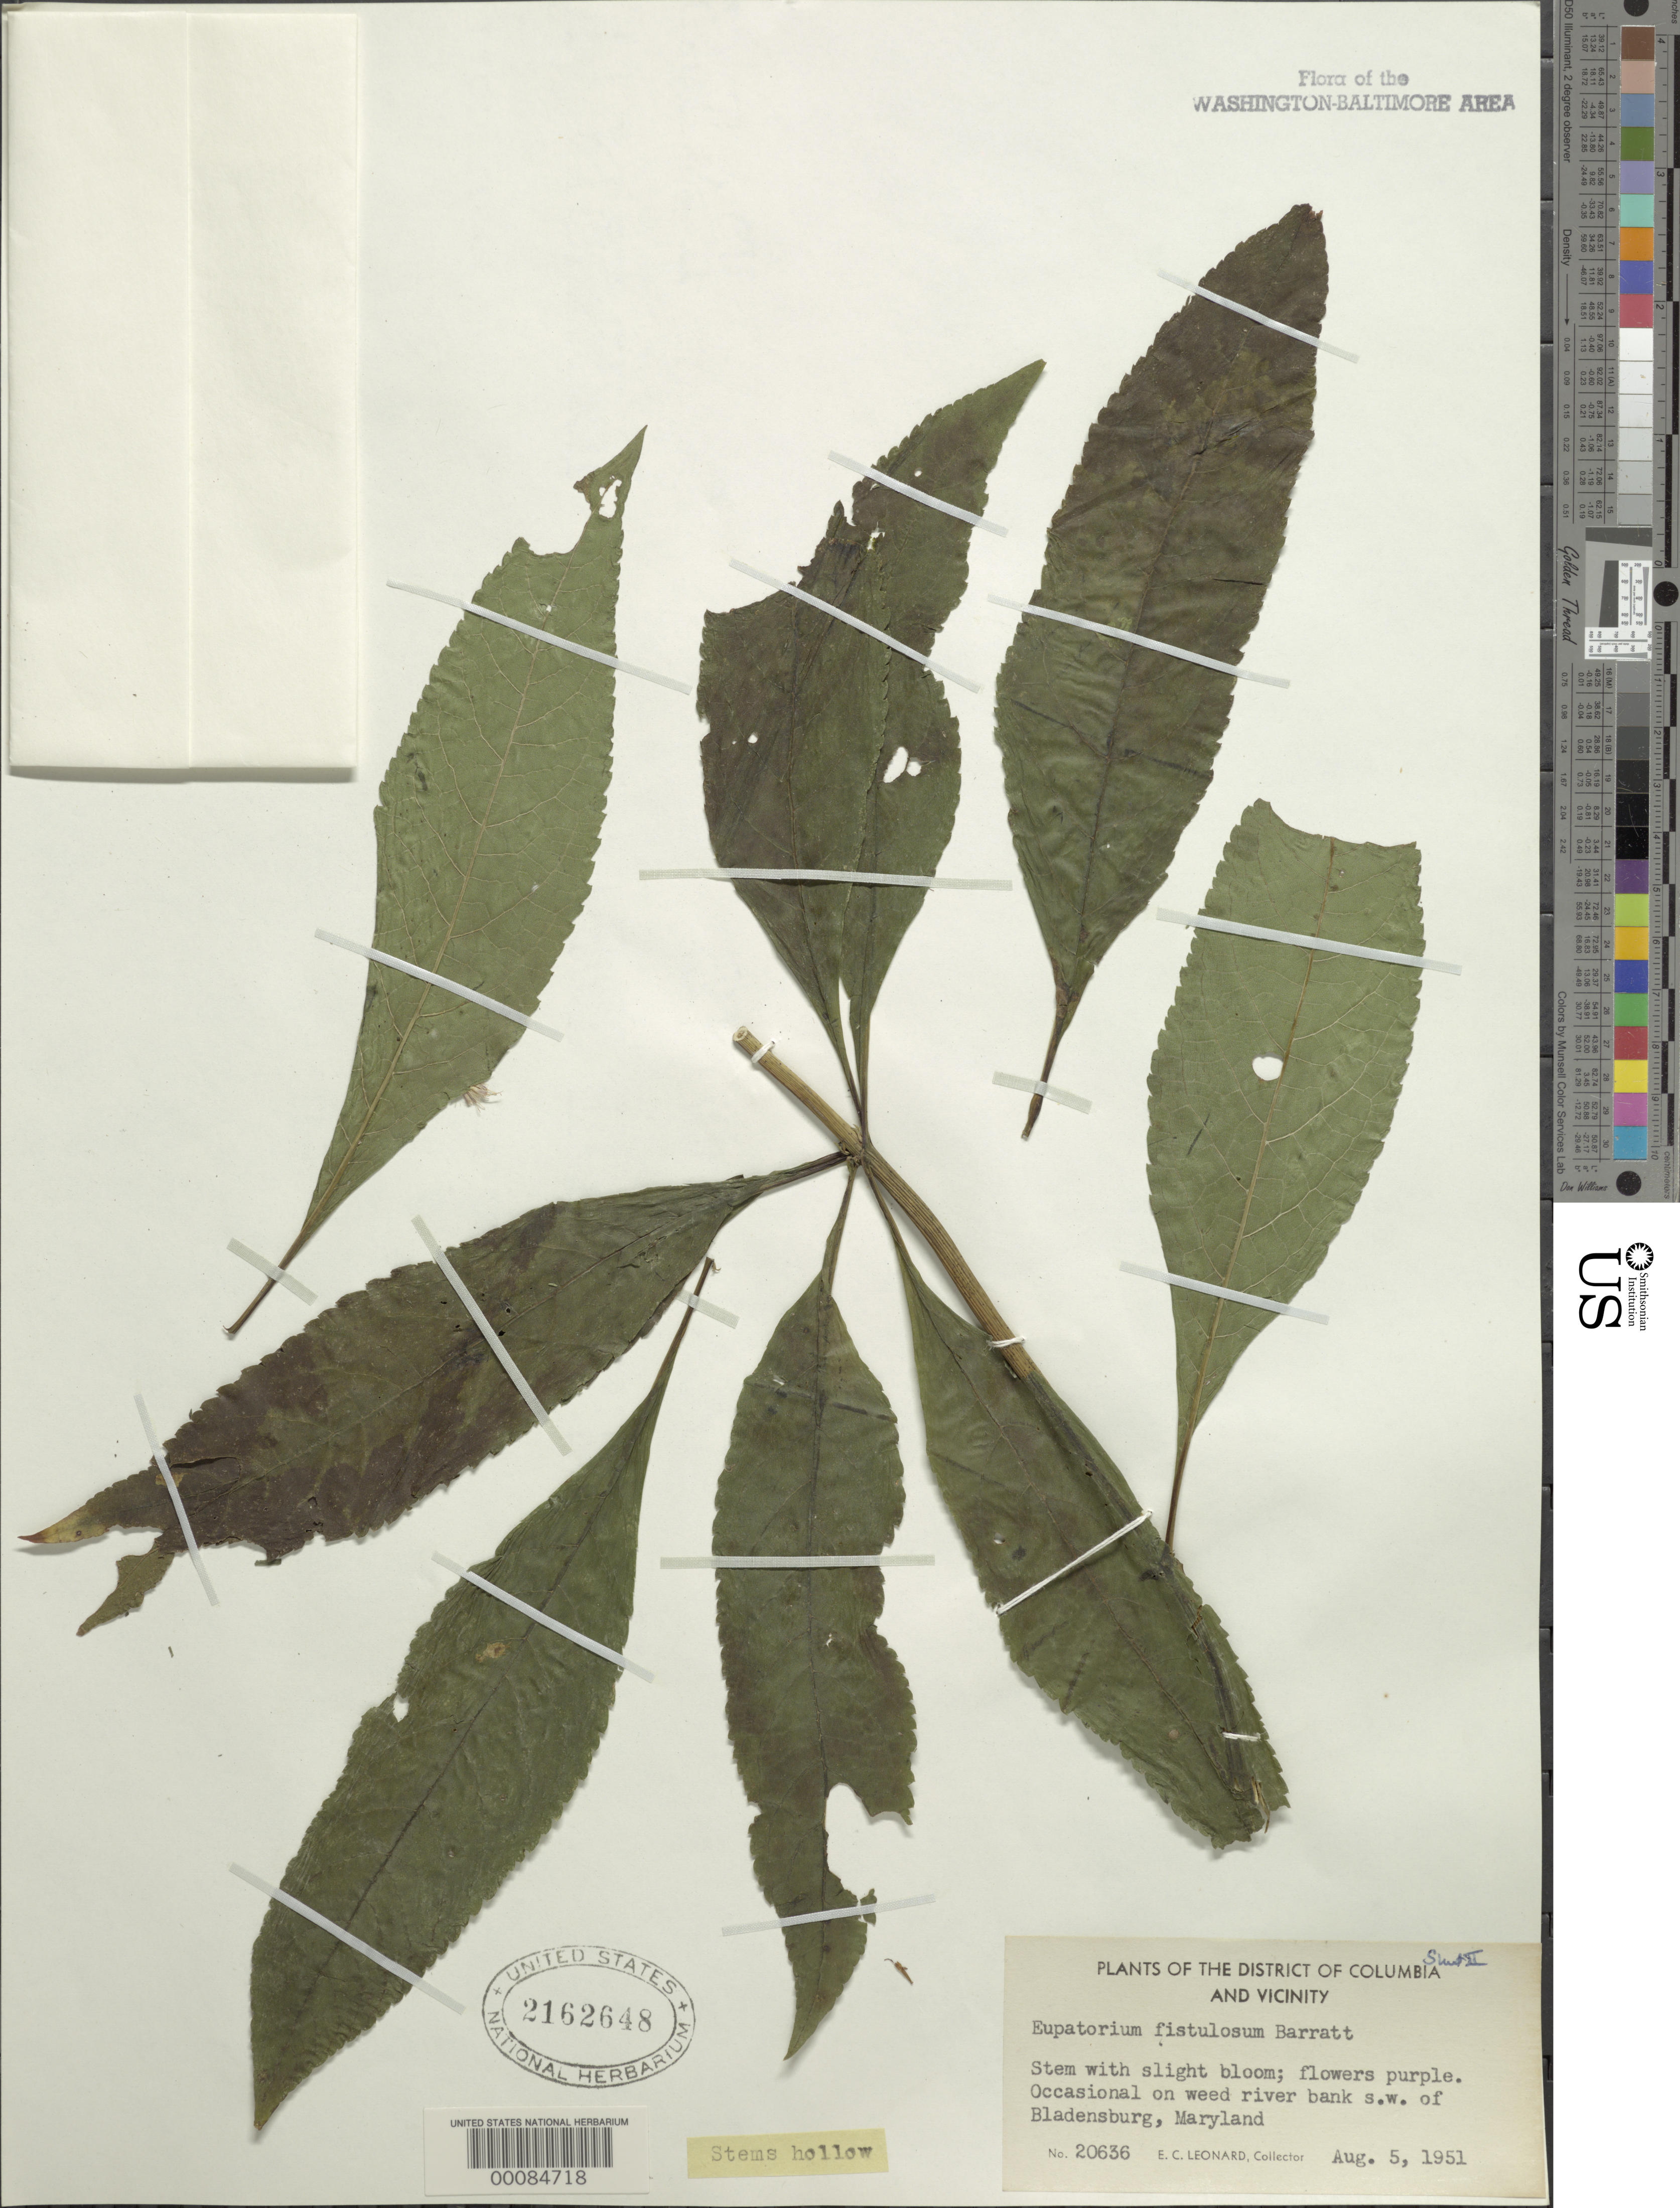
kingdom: Plantae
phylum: Tracheophyta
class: Magnoliopsida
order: Asterales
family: Asteraceae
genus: Eupatorium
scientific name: Eupatorium fistulosum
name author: Barratt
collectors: E. C. Leonard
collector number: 20636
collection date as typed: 05 Aug 1951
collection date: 1951-08-05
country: United States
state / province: Maryland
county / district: Prince George's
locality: SW of Bladensburg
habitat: Weedy river bank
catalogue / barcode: US 2162648